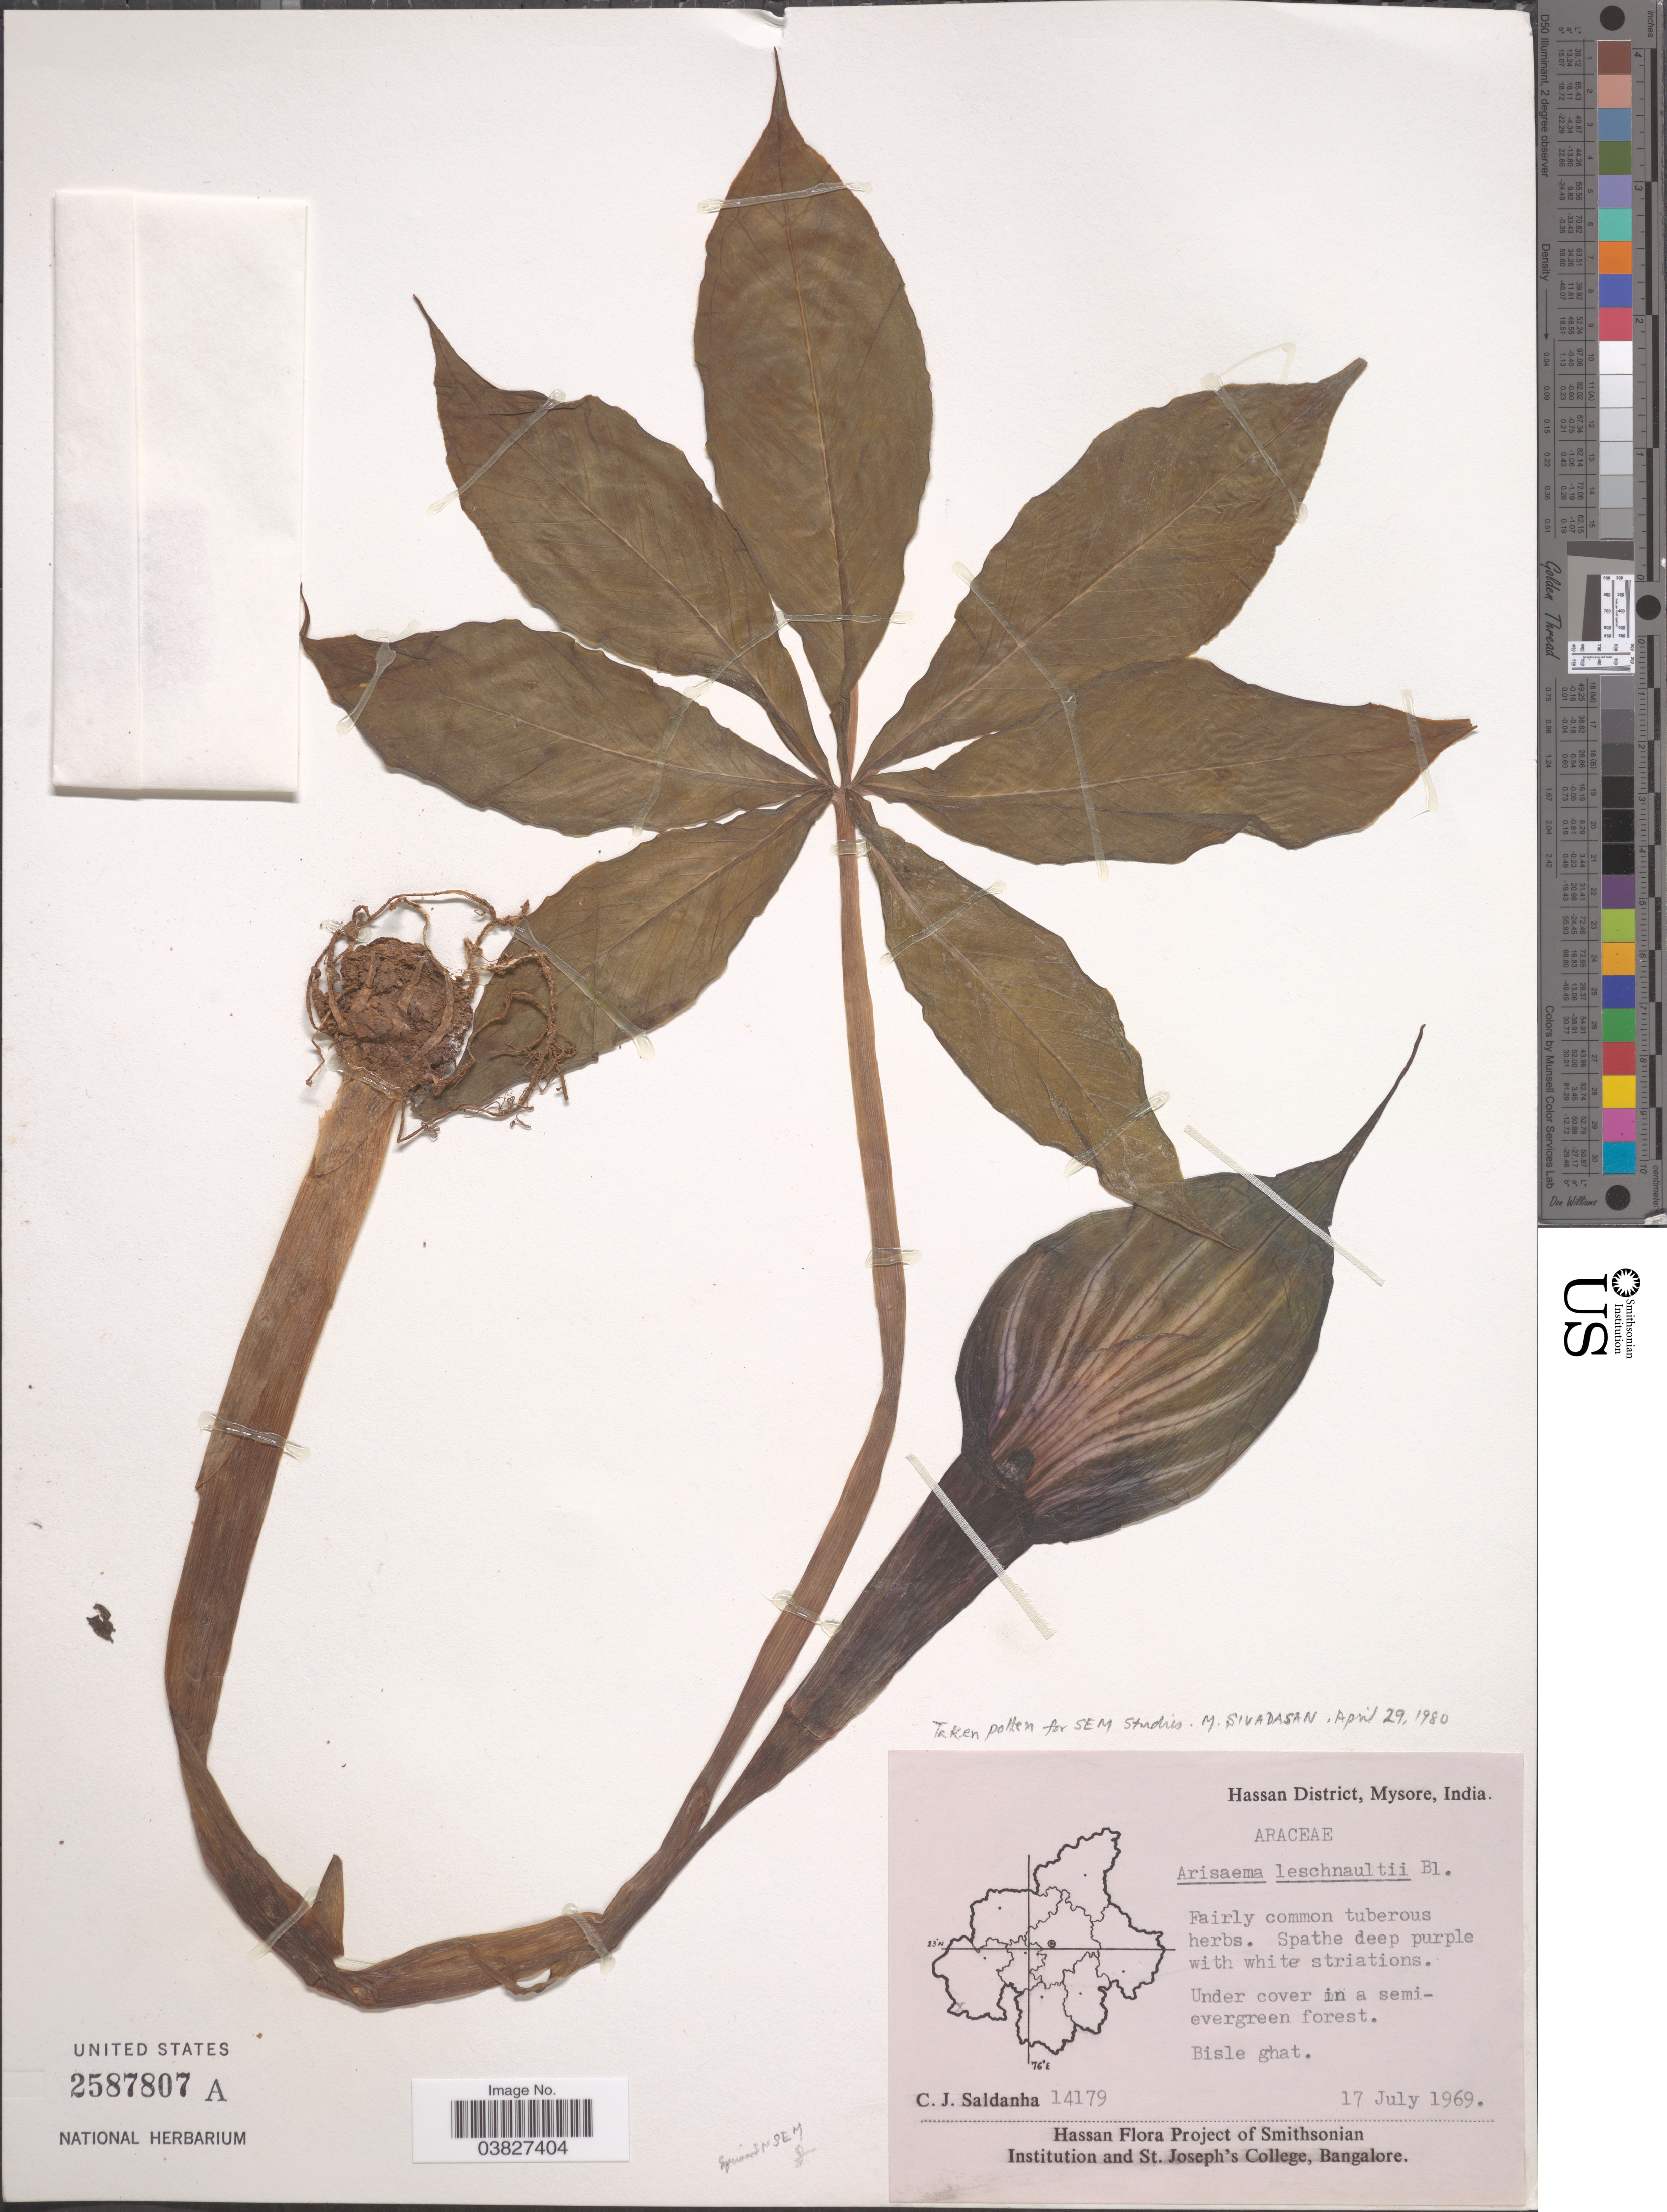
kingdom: Plantae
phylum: Tracheophyta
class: Liliopsida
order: Alismatales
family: Araceae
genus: Arisaema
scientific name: Arisaema leschenaultii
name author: Blume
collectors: C. J. Saldanha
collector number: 14179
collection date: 1969-07-17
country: India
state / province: Karnataka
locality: Hassan District, Mysore. Bisle ghat.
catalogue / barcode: US 2587807A